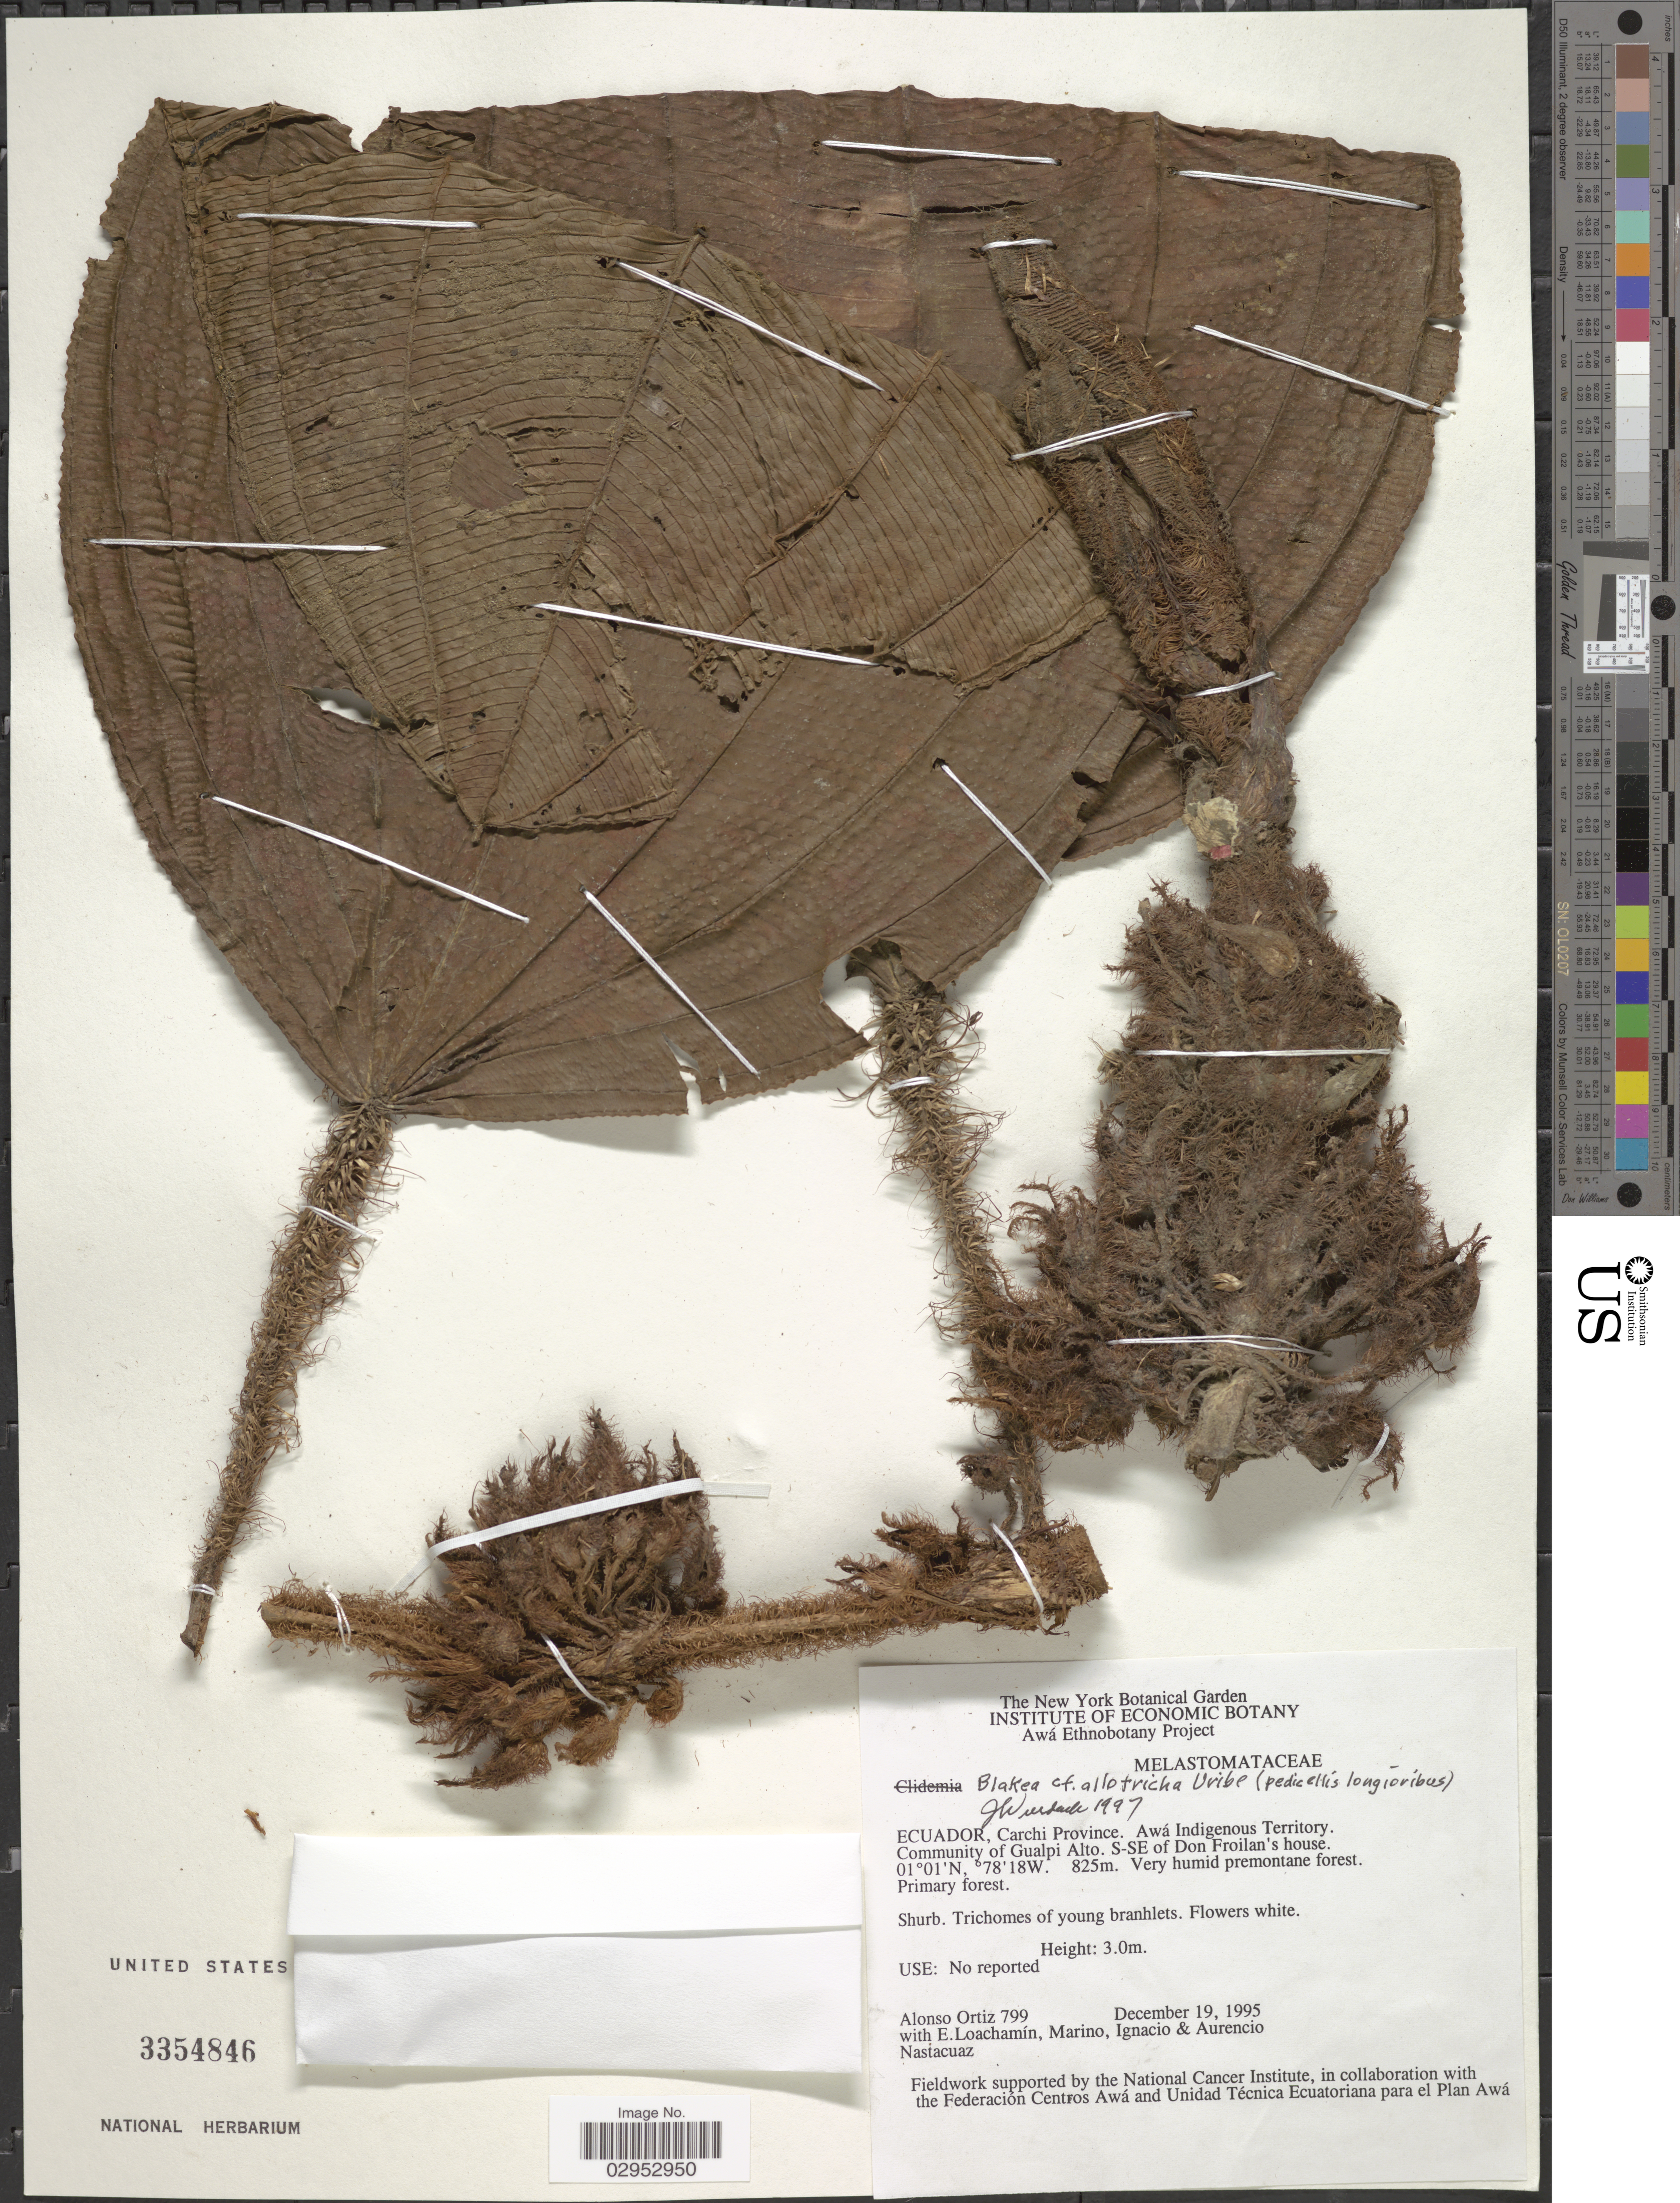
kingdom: Plantae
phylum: Tracheophyta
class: Magnoliopsida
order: Myrtales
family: Melastomataceae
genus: Blakea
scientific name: Blakea allotricha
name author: L. Uribe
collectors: A. Ortiz, E. Loachamin, A. Marino, Ignacio & A. Nastacuaz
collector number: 799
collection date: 1995-12-19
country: Ecuador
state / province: Carchi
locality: Awá Indigenous Territory. Community of Gualpi Alto. S-SE of Don Froilan's house.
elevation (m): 825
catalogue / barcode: US 3354846